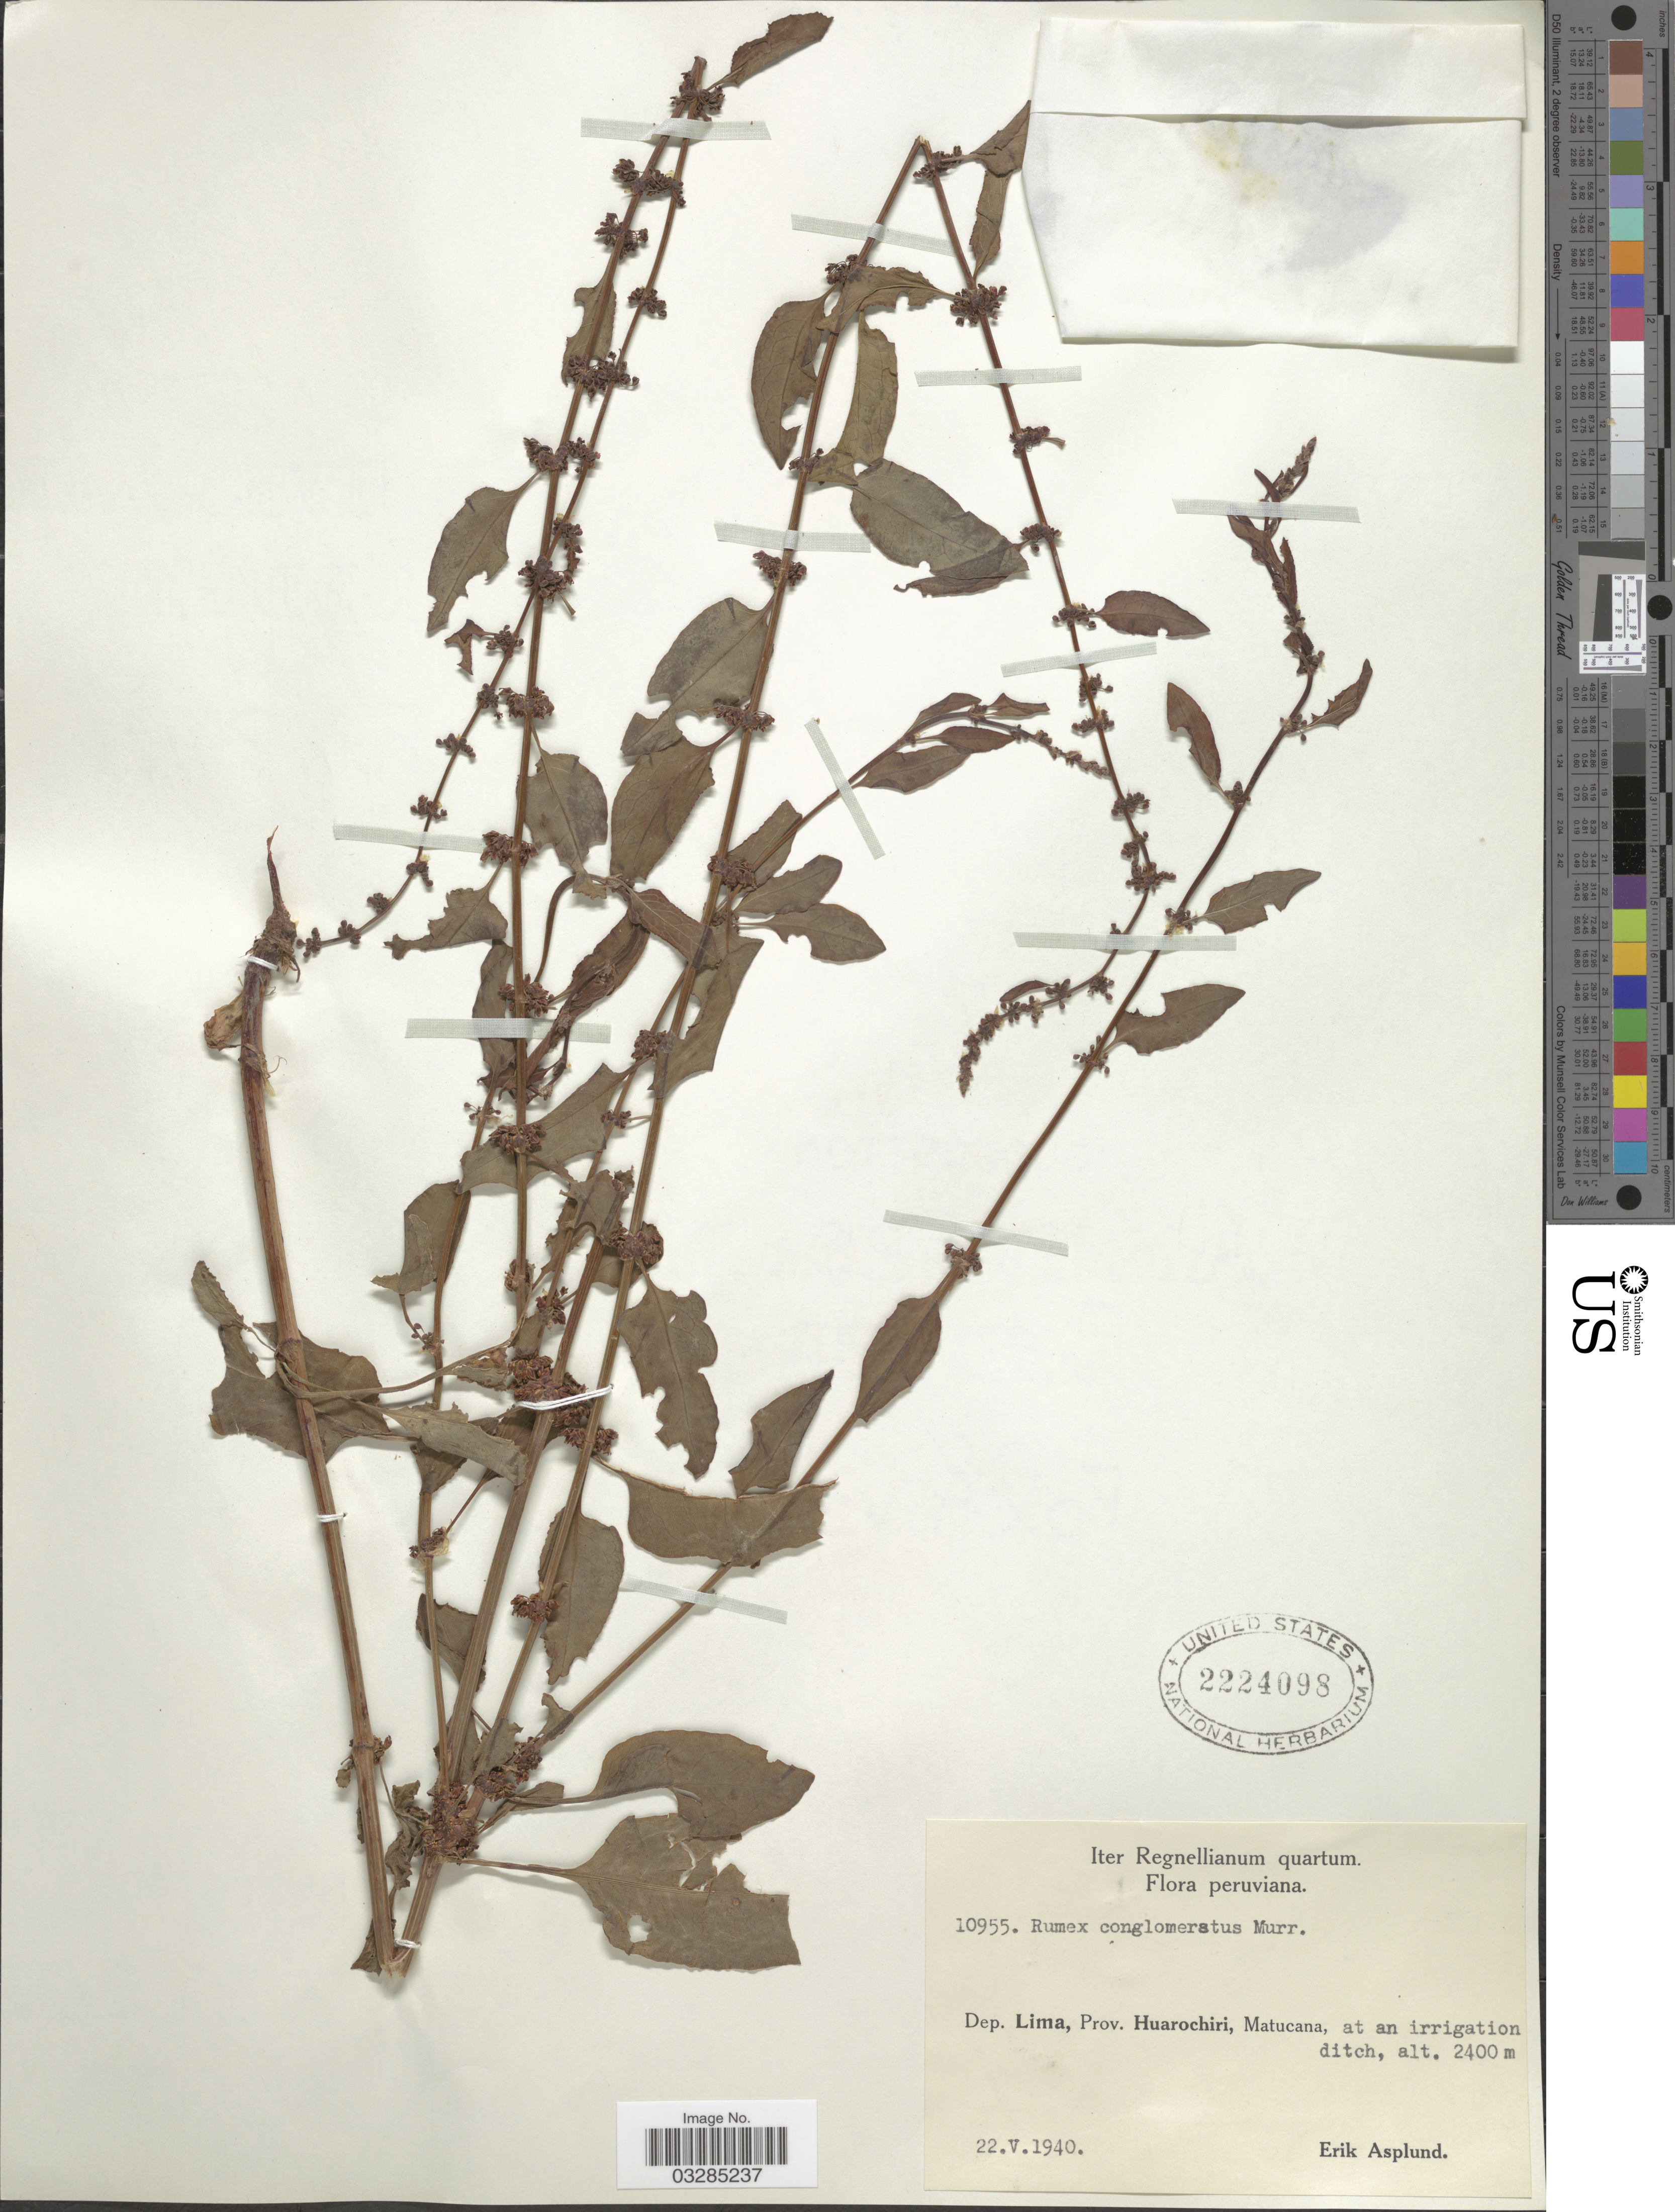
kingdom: Plantae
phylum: Tracheophyta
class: Magnoliopsida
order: Caryophyllales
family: Polygonaceae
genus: Rumex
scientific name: Rumex conglomeratus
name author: Murray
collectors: E. Asplund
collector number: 10955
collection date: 1940-05-22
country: Peru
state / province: Lima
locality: Dep. Lima, Prov. Huarochiri, Matucana, at an irrigation ditch.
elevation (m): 2400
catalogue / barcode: US 2224098